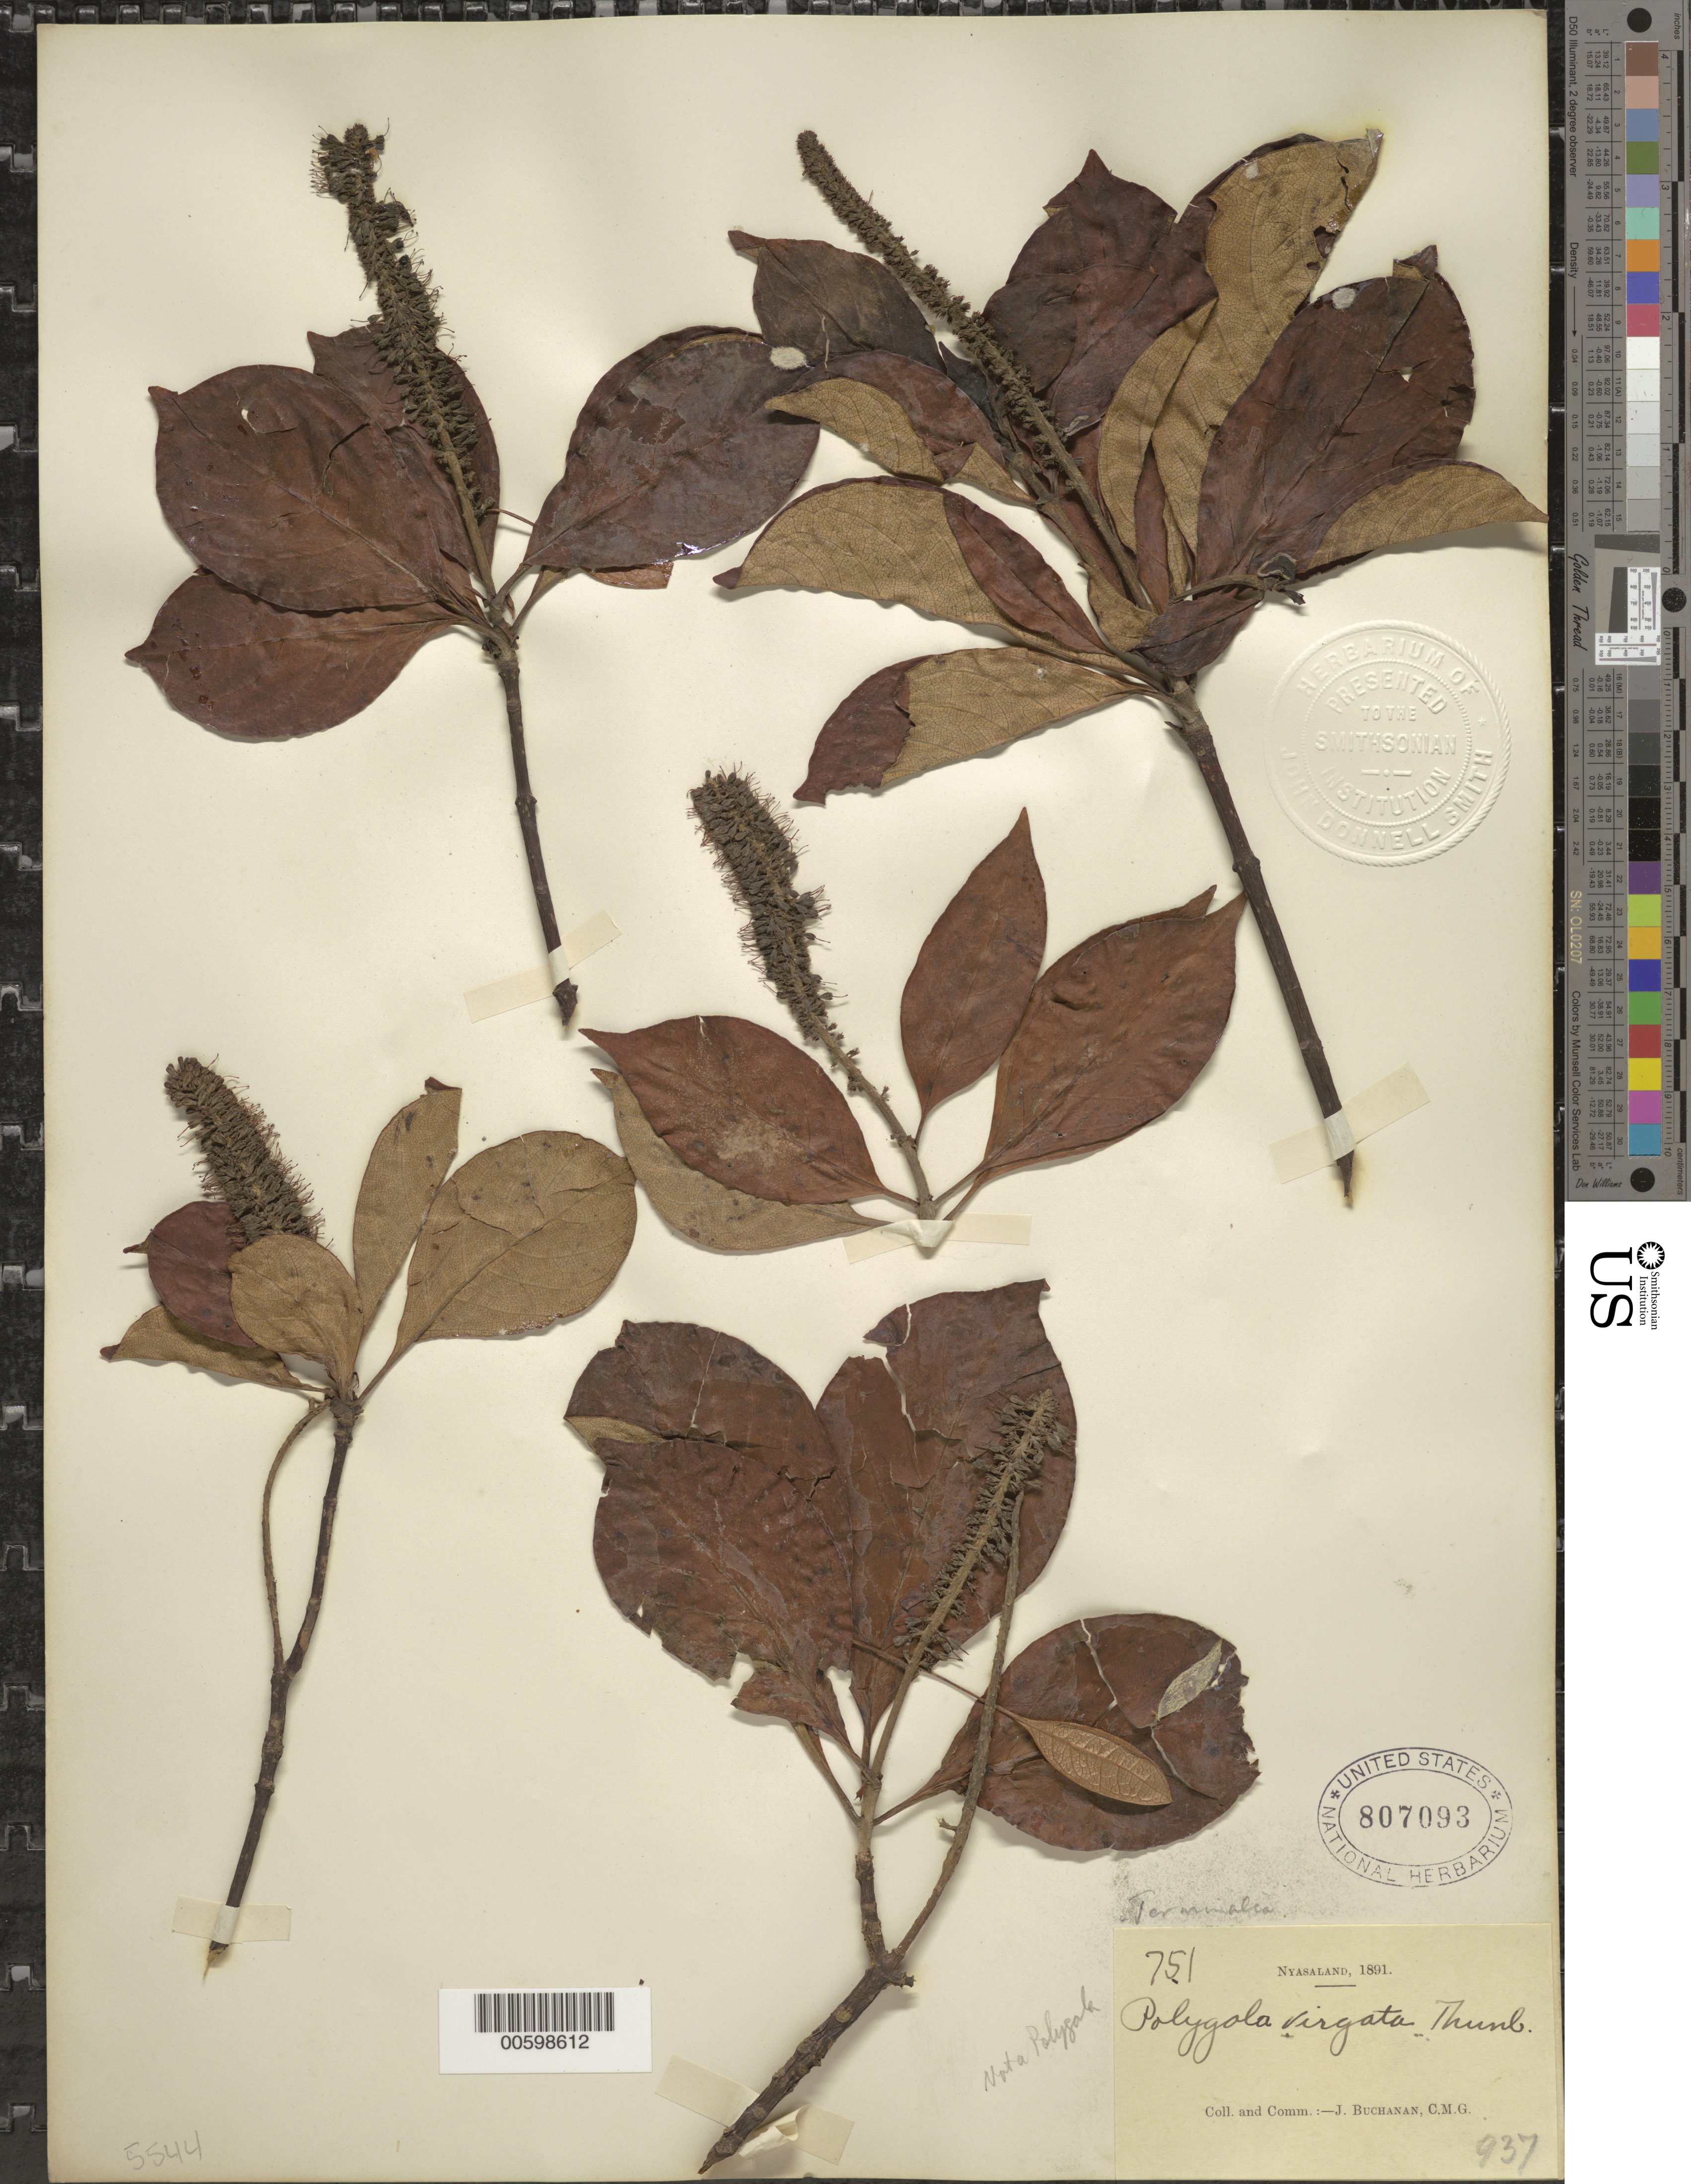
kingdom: Plantae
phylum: Tracheophyta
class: Magnoliopsida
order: Myrtales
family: Combretaceae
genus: Terminalia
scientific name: Terminalia sp.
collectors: J. Buchanan & C.M.G.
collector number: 937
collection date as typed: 1891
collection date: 1891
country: Malawi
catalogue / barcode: US 807093